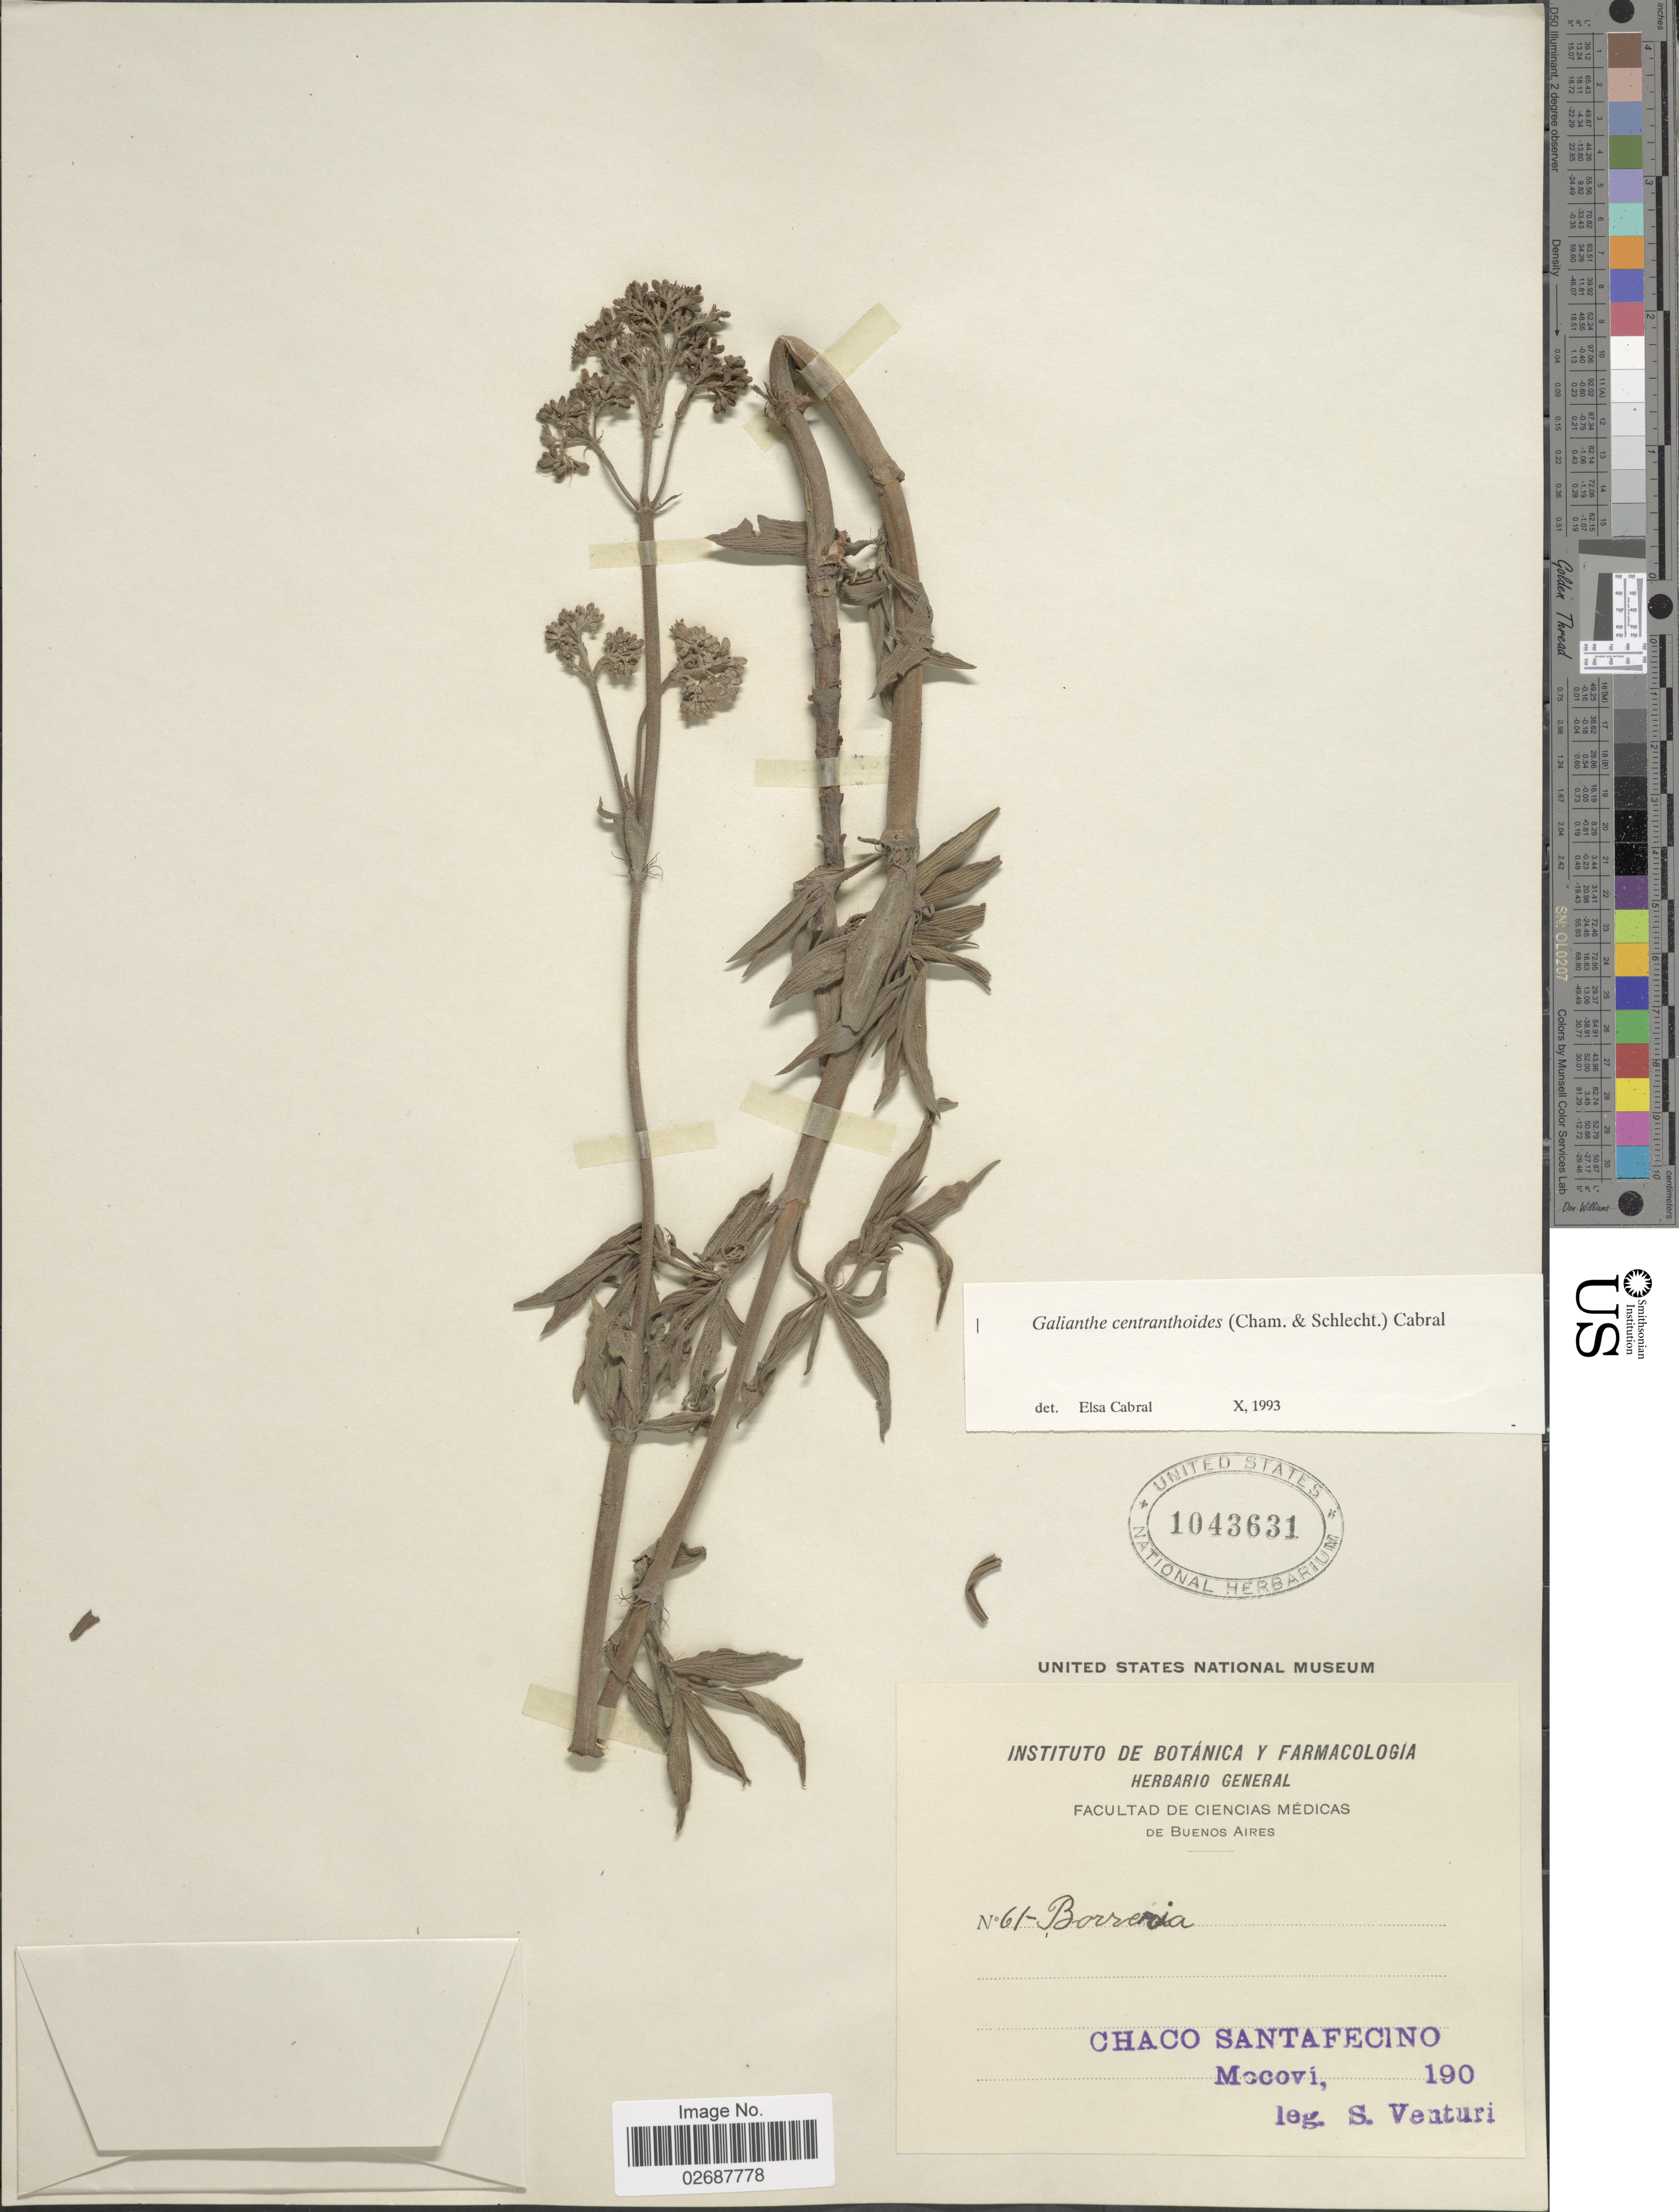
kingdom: Plantae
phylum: Tracheophyta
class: Magnoliopsida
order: Gentianales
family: Rubiaceae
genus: Galianthe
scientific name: Galianthe centranthoides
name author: (Cham. & Schltdl.) E.L. Cabral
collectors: S. Venturi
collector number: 61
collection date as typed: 190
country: Argentina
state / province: Chaco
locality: Chaco Santafecino, Mocovi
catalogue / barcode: US 1043631